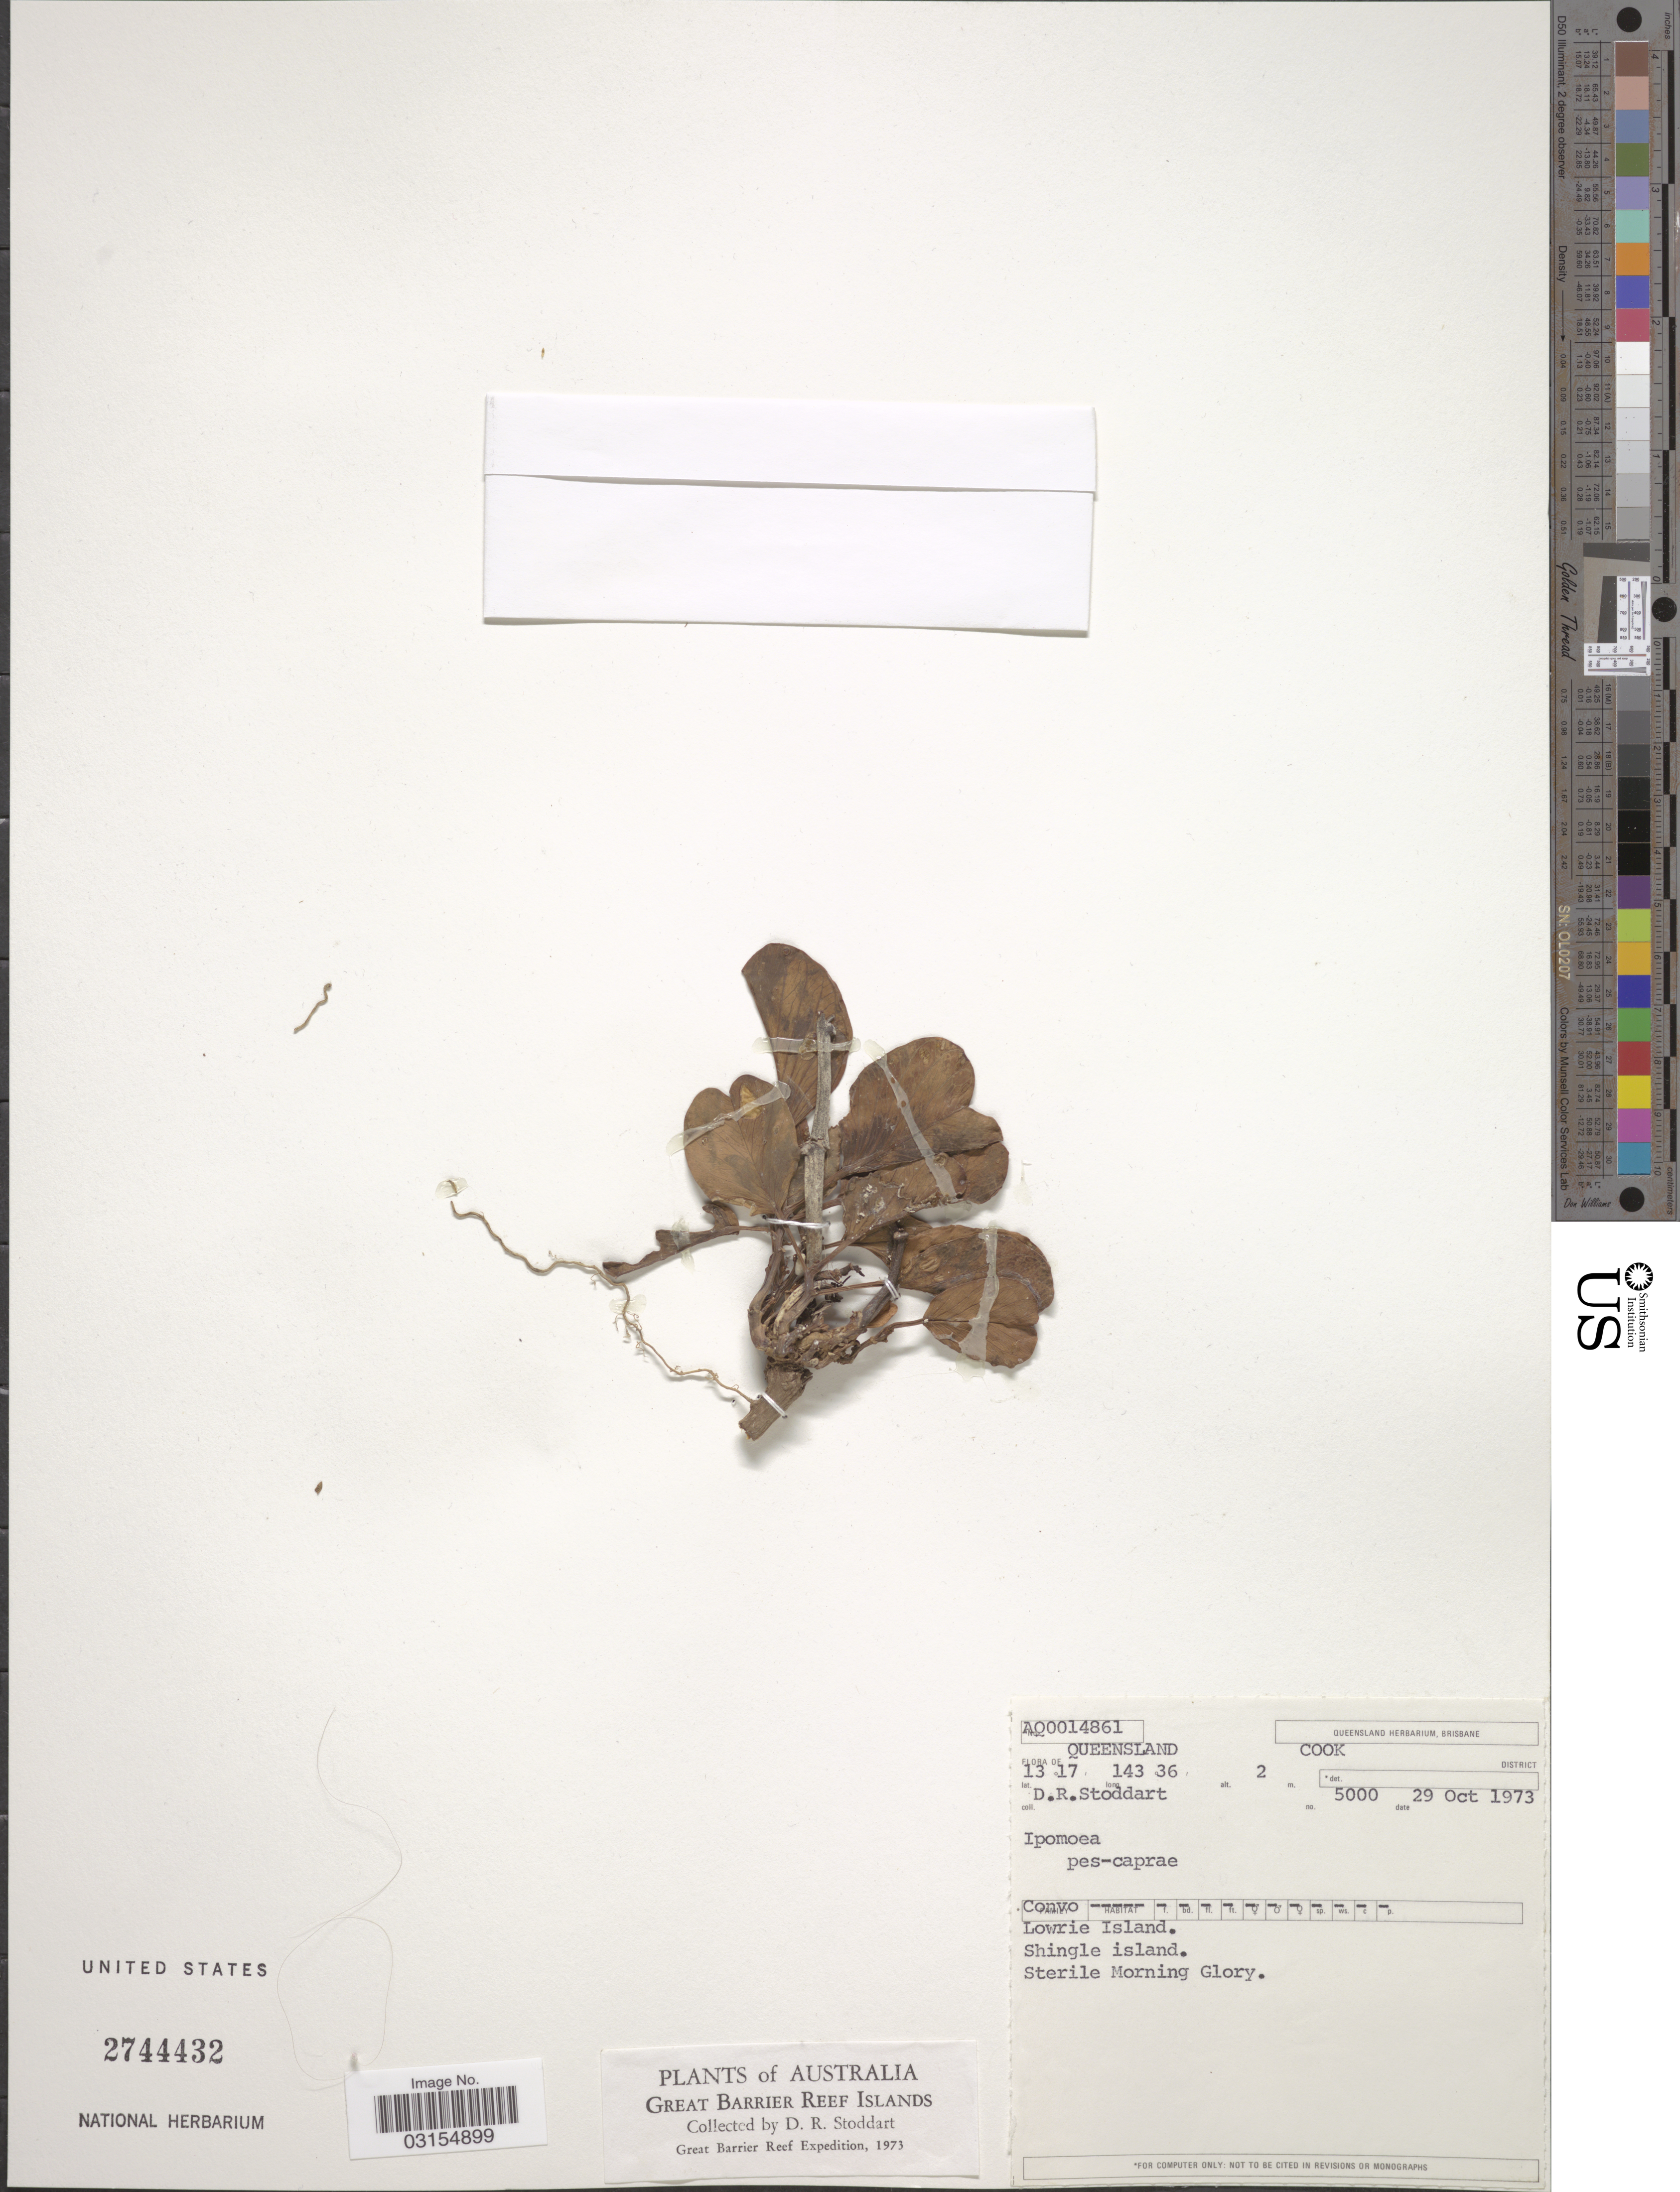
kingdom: Plantae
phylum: Tracheophyta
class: Magnoliopsida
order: Solanales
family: Convolvulaceae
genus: Ipomoea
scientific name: Ipomoea pes-caprae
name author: (L.) R. Br.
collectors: D. R. Stoddart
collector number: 5000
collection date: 1973-10-29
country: Australia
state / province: Queensland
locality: Great Barrier Reef Islands. Cook District. Lowrie Island.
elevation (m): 2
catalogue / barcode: US 2744432